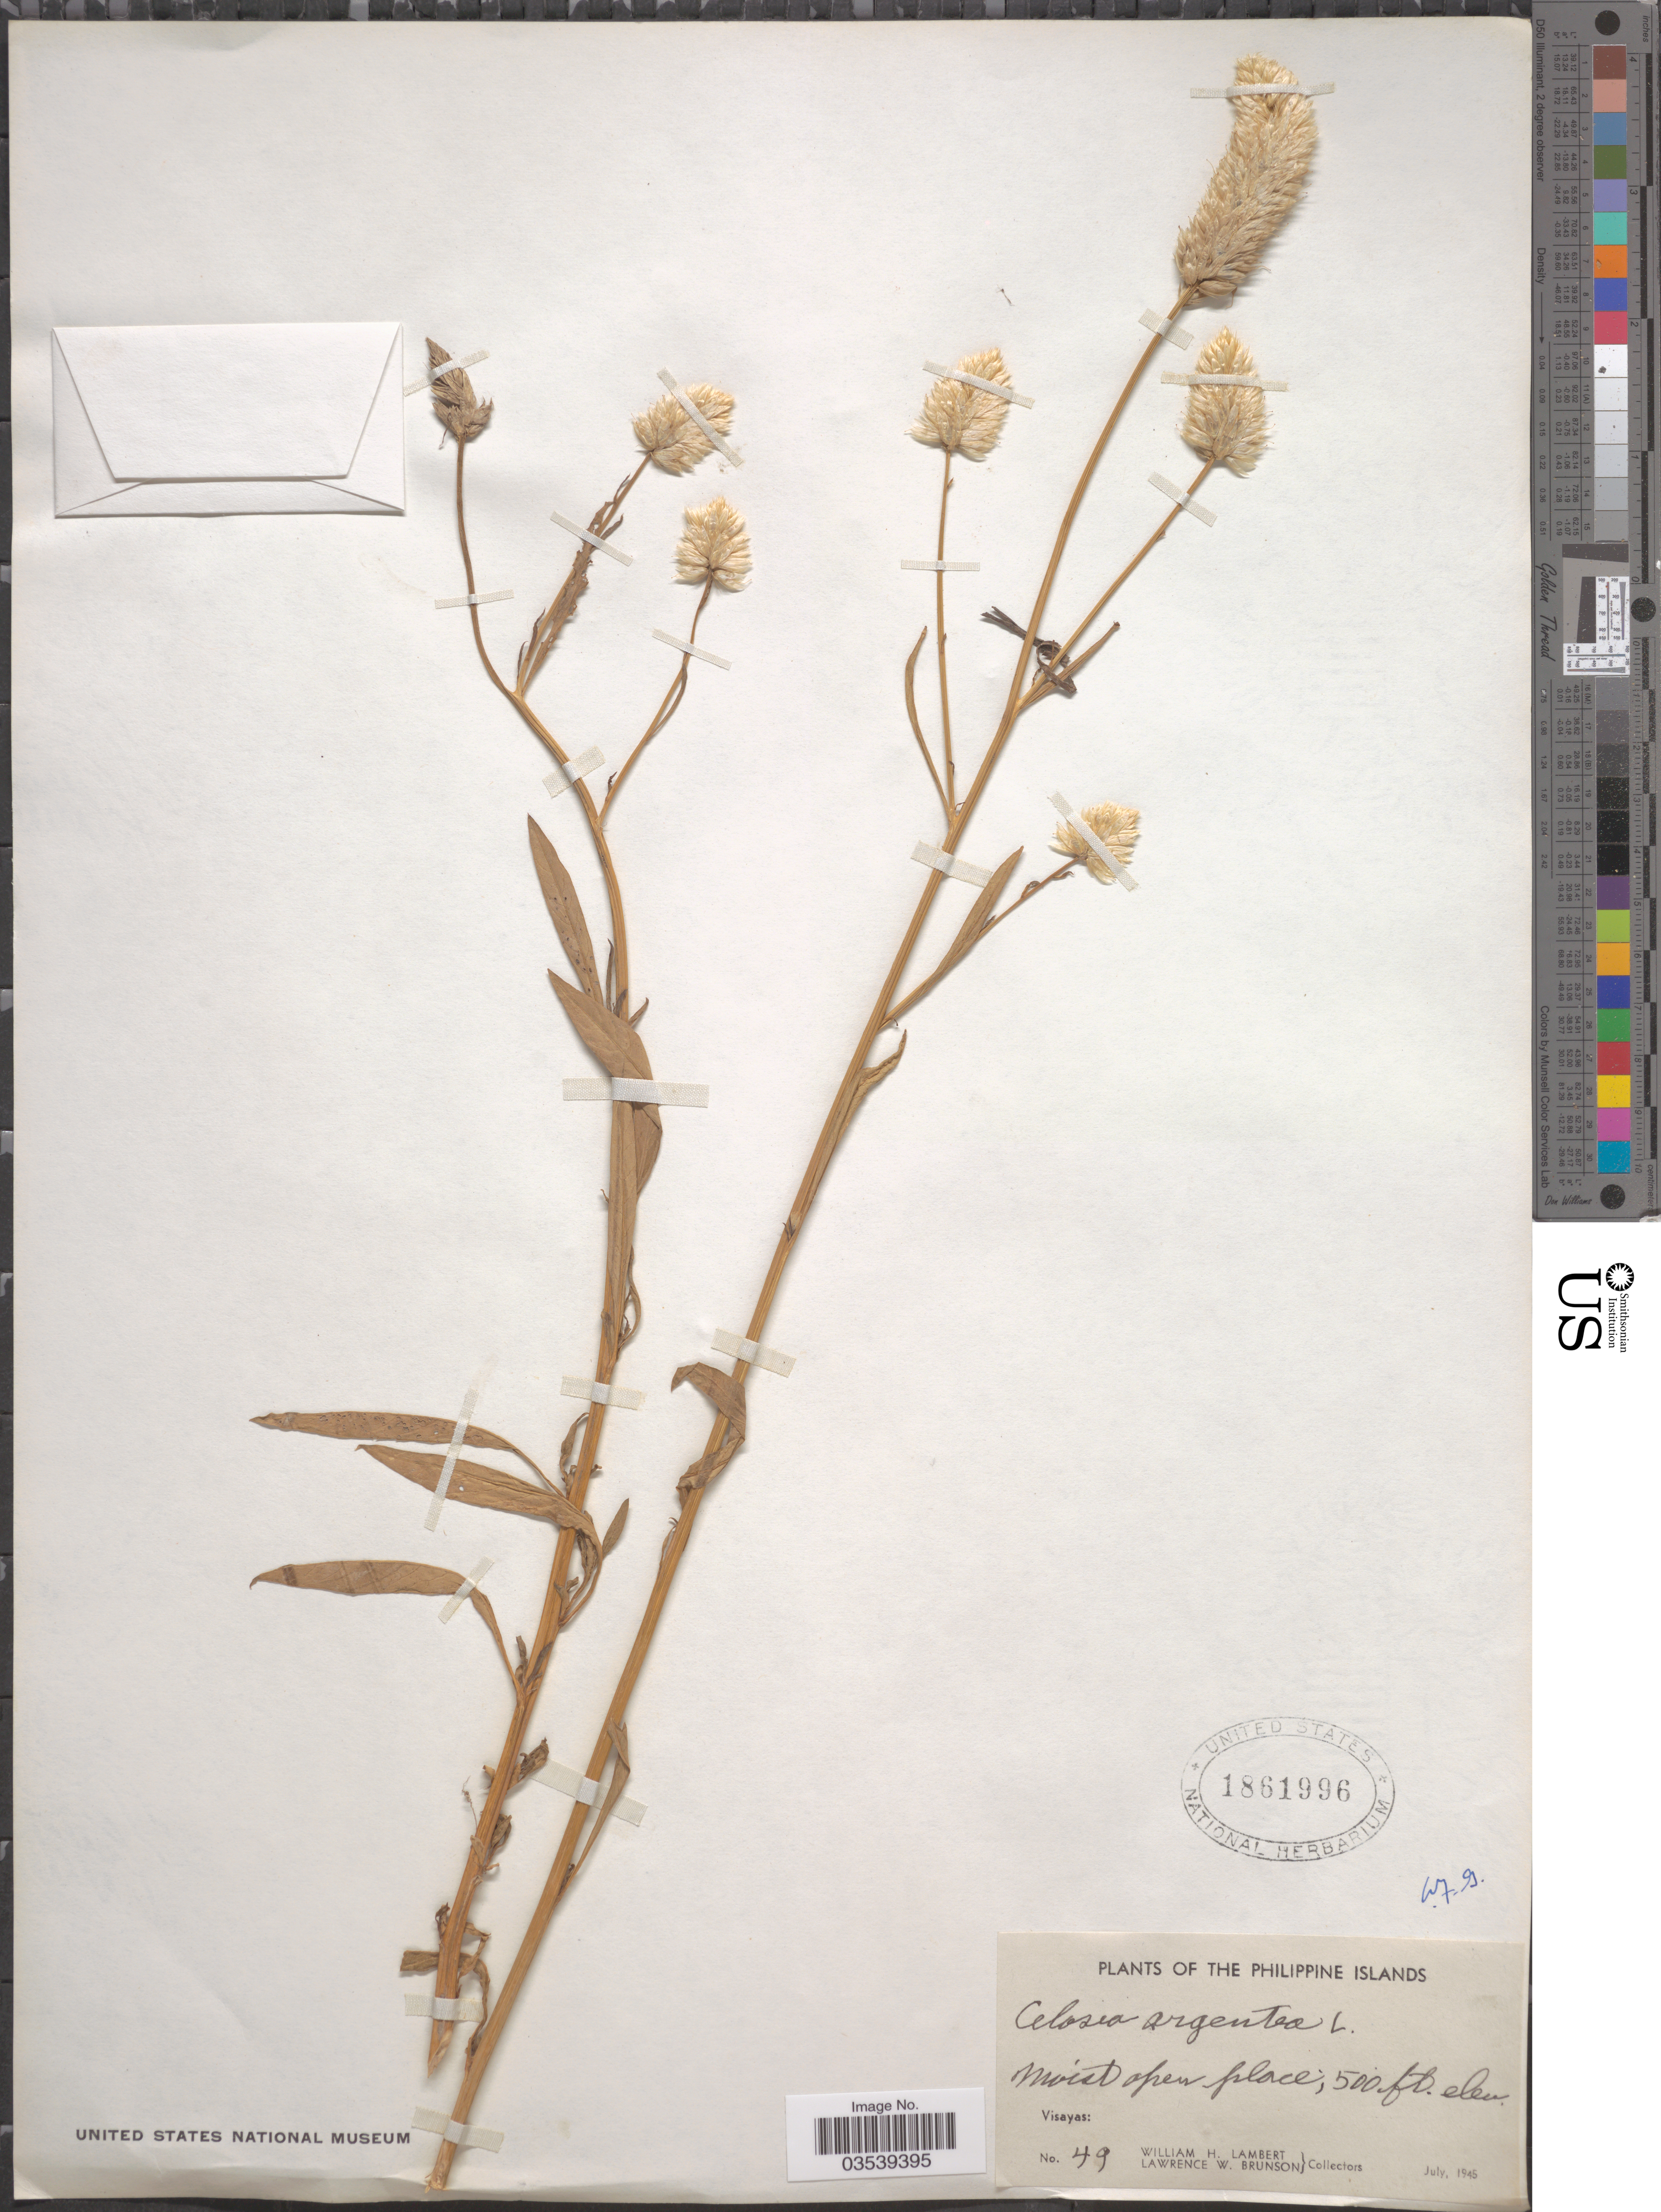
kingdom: Plantae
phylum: Tracheophyta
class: Magnoliopsida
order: Caryophyllales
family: Amaranthaceae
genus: Celosia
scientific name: Celosia argentea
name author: L.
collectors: W. Lambert & L. Brunson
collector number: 49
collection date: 1945-07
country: Philippines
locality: The Philippine Islands. Visayas.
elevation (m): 152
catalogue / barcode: US 1861996